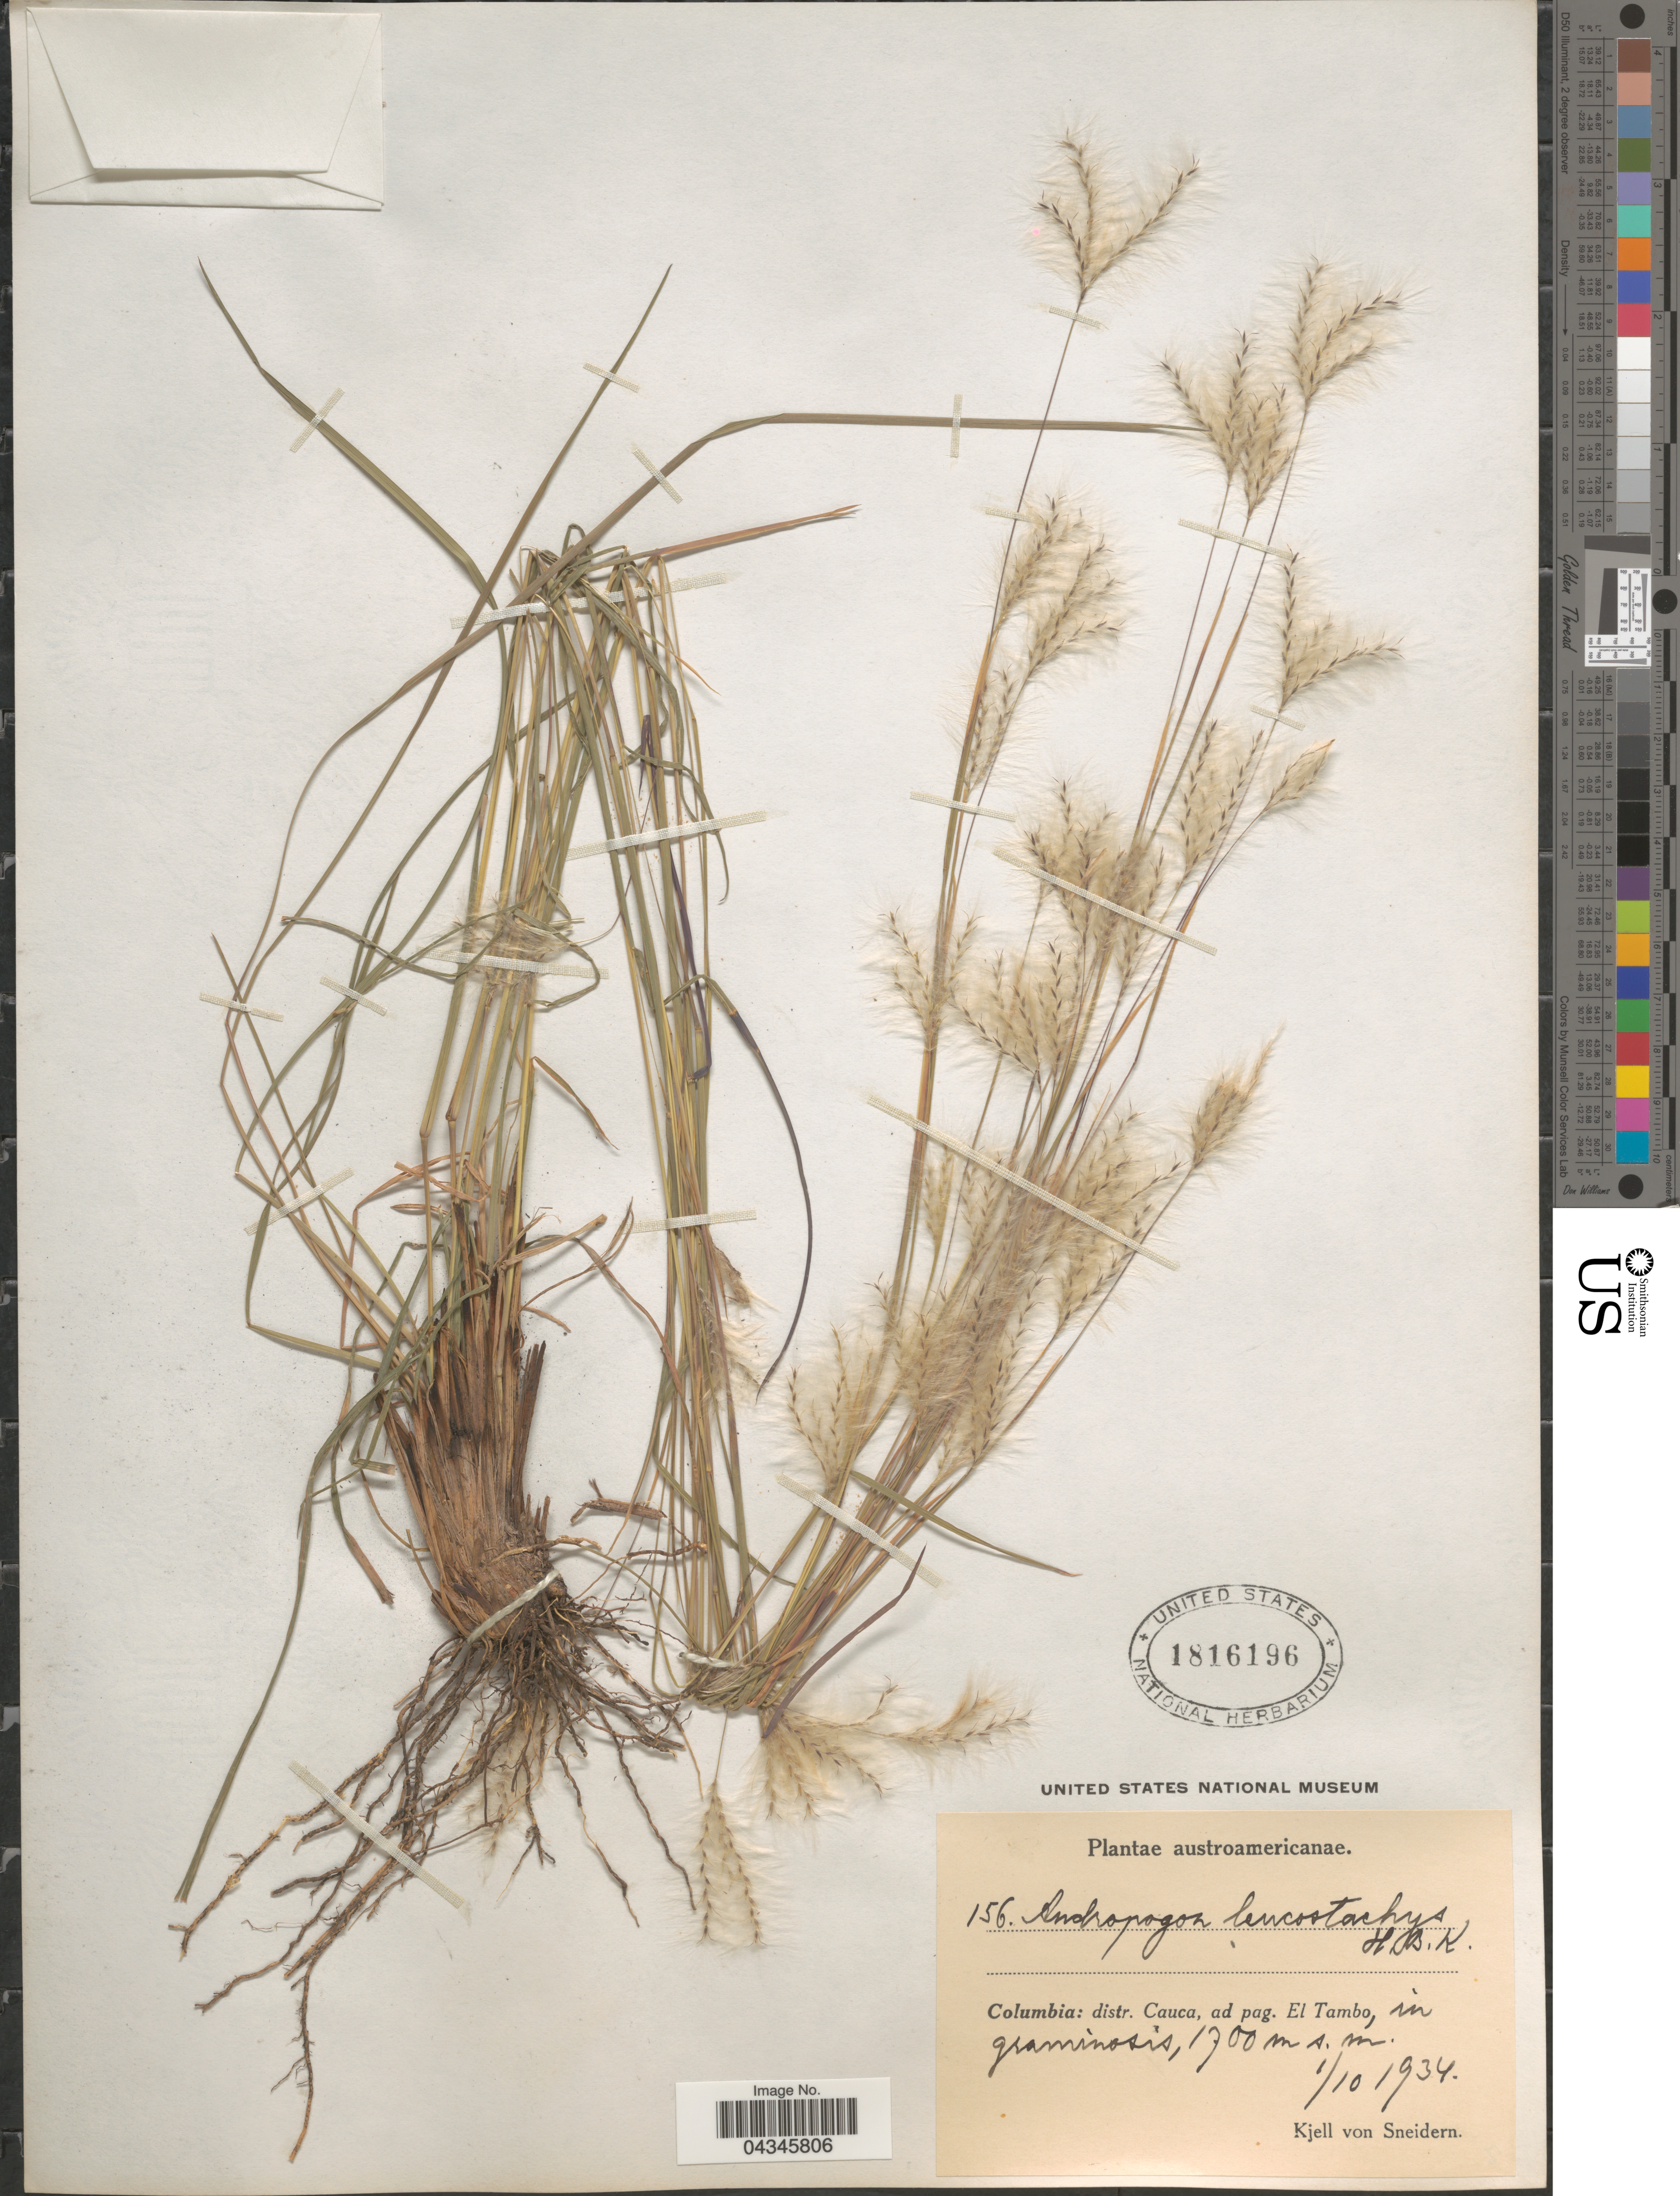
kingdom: Plantae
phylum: Tracheophyta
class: Liliopsida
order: Poales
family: Poaceae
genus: Andropogon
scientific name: Andropogon leucostachyus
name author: Kunth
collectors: K. von Sneidern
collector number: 156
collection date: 1934-10-01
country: Colombia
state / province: Cauca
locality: Austroamericanae. Distr. Cauca, ad pag. El Tambo, in graminosis.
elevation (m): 1700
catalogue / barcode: US 1816196